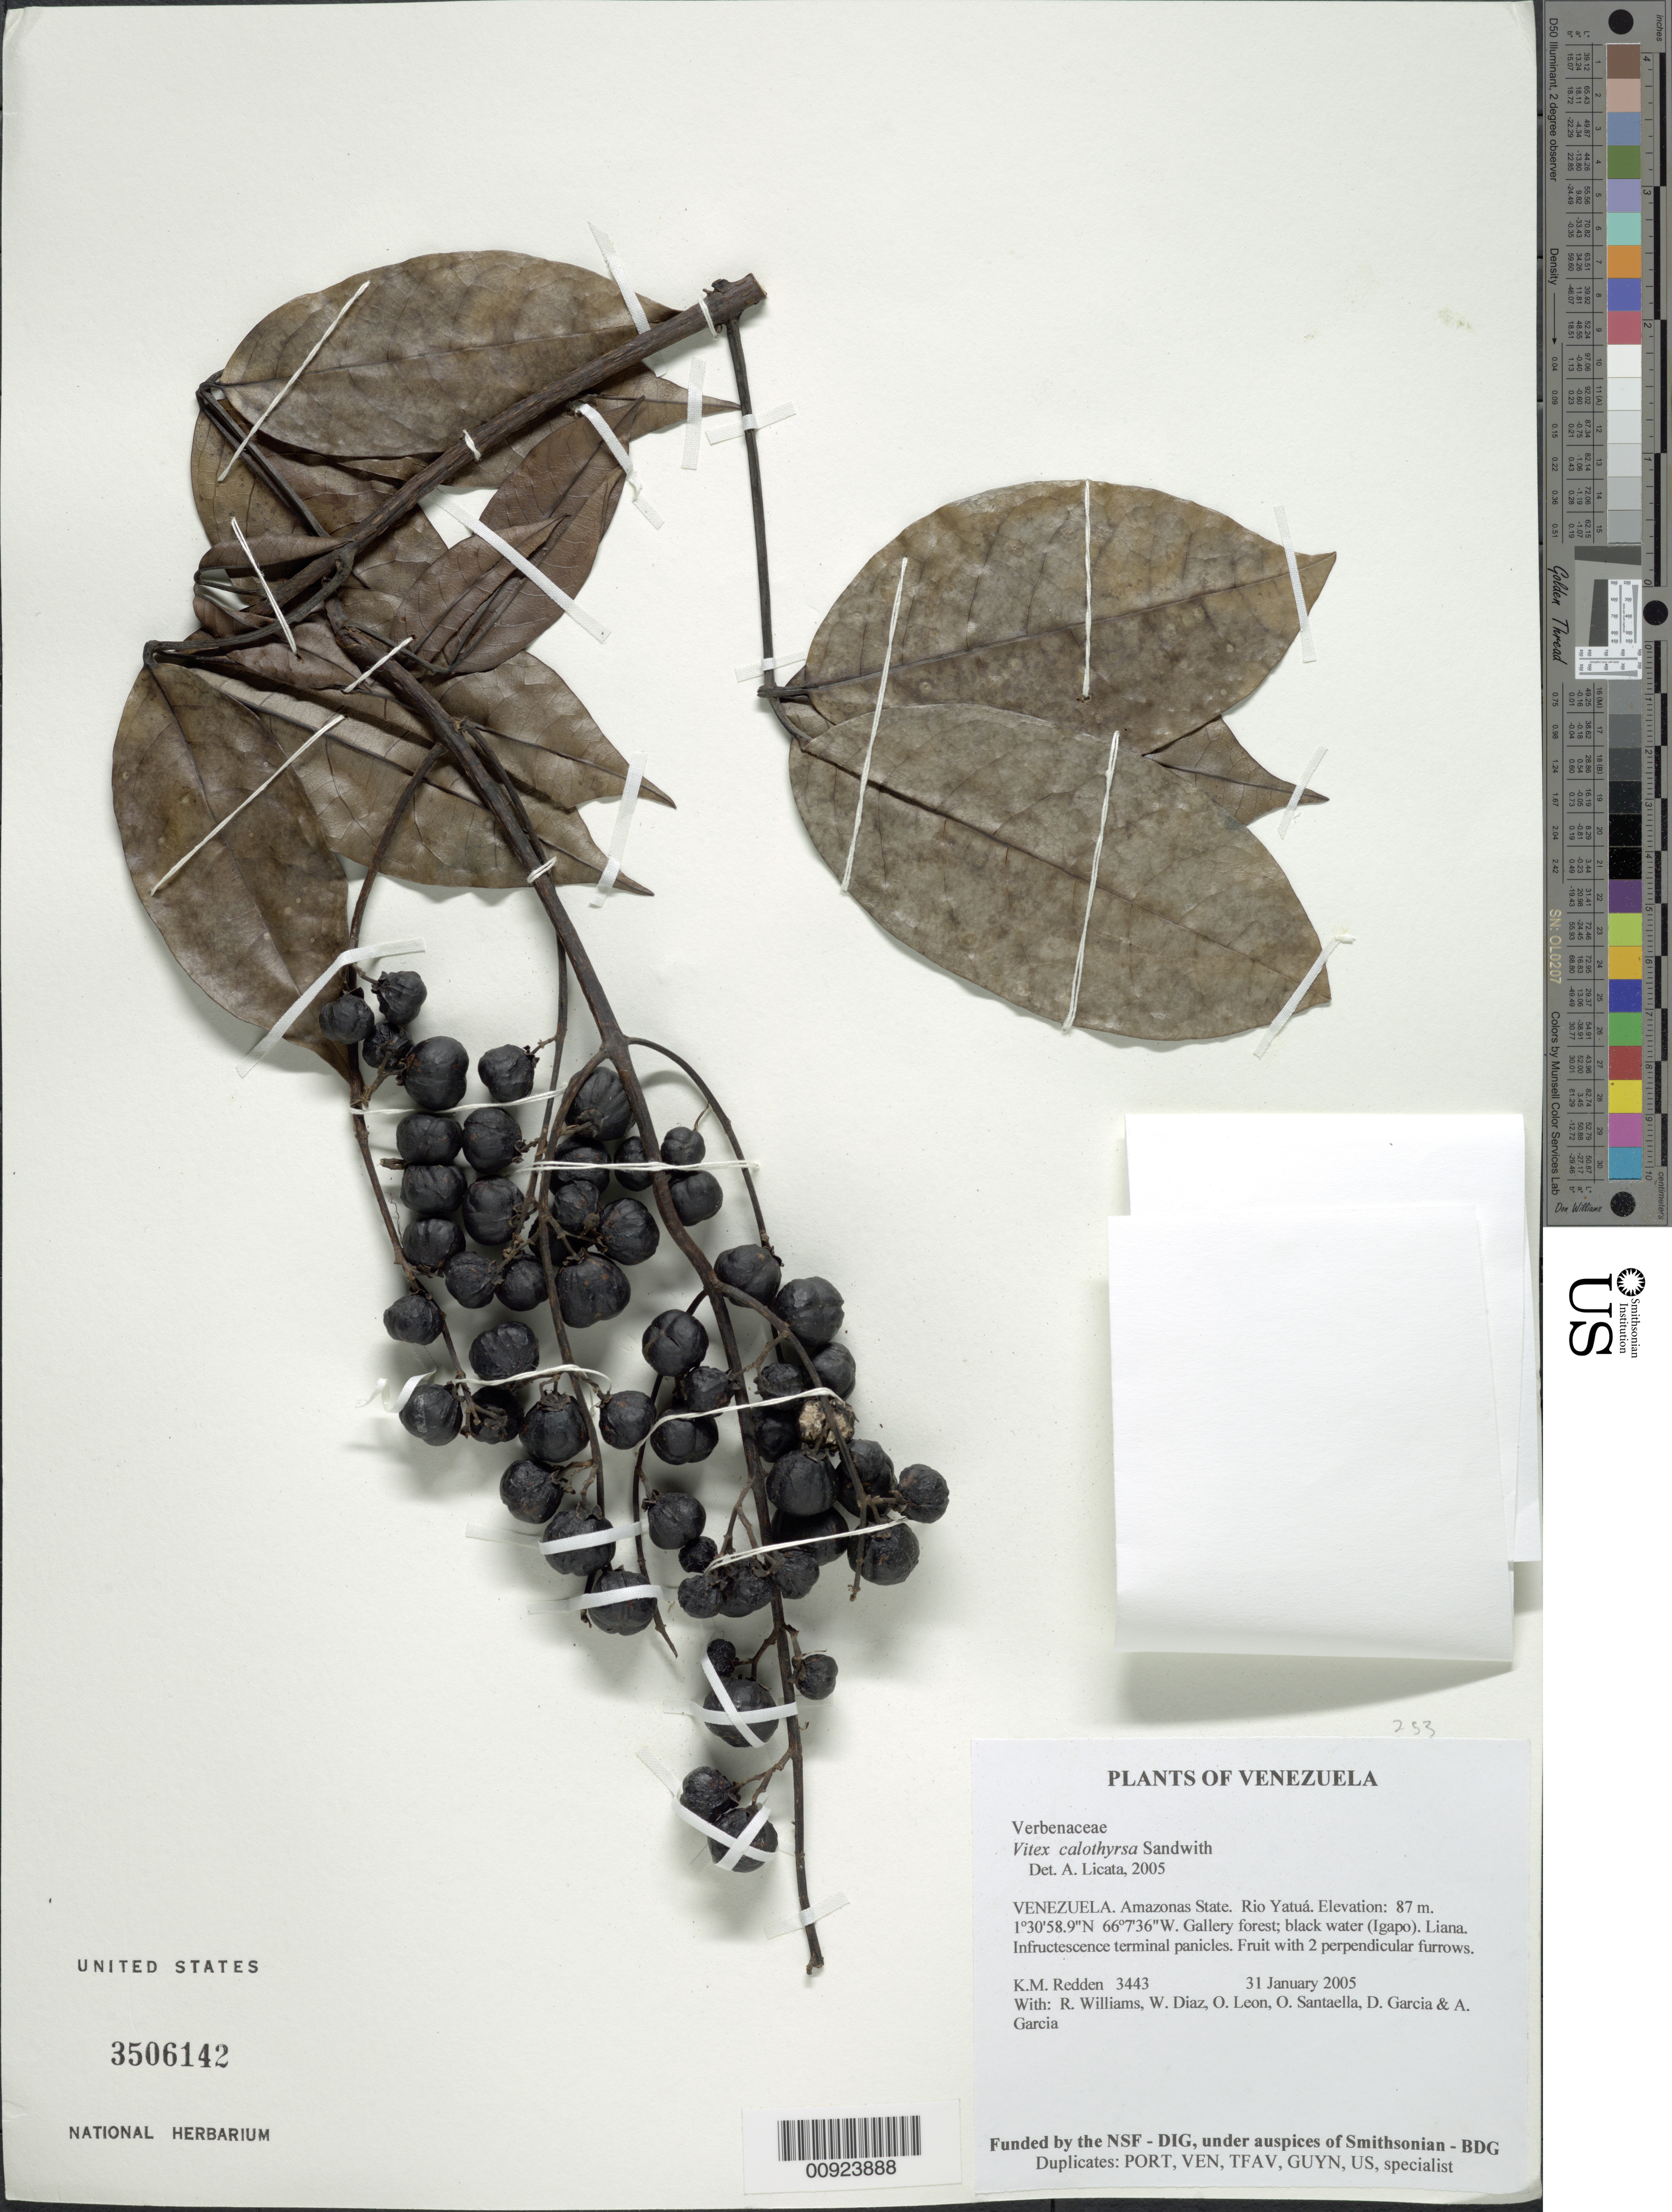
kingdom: Plantae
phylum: Tracheophyta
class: Magnoliopsida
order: Lamiales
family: Lamiaceae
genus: Vitex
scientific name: Vitex calothyrsa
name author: Sandwith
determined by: Licata, A., (PORT), Univ. Nac. Exp. de los Llanos Ezequiel Zamora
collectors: K. M. Redden, R. Williams, W. Díaz P., O. León, O. Santaella, D. Garcia & A. Garcia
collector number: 3443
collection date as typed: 31 January 2005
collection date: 2005-01-31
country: Venezuela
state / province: Amazonas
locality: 11 - Rio Yatuá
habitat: Gallery forest; black water (Igapo)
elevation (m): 87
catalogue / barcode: US 3506142